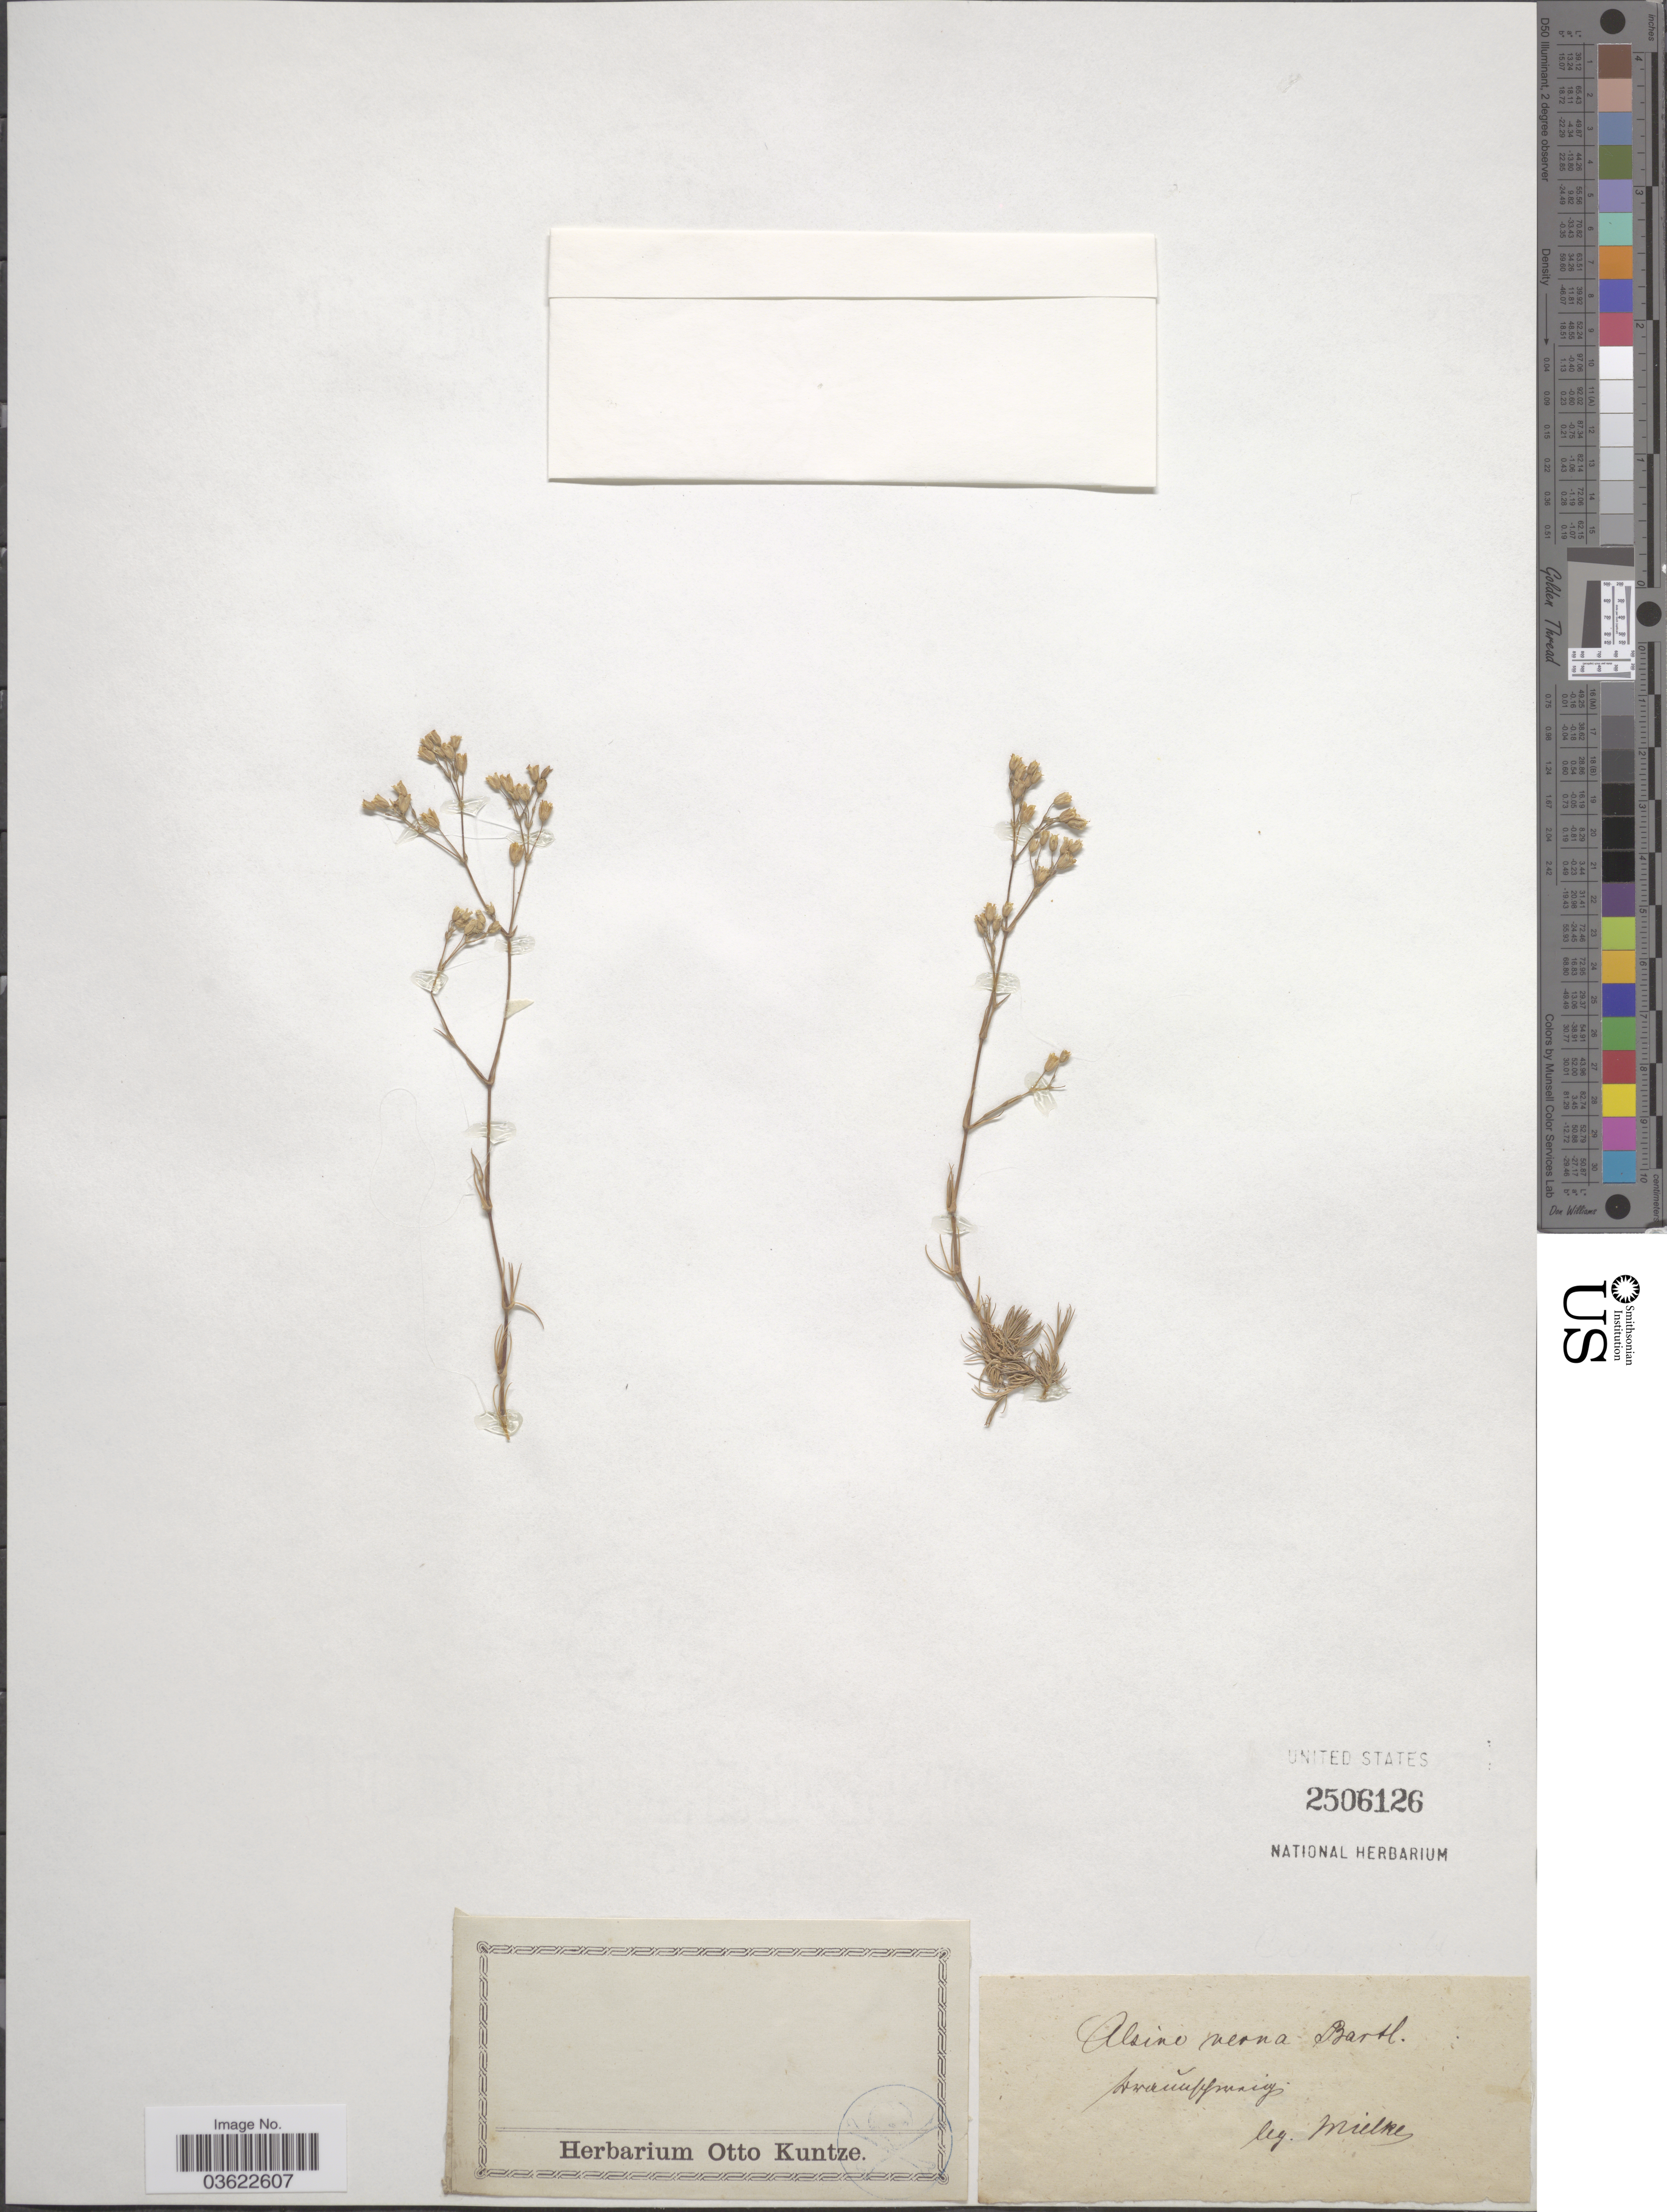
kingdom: Plantae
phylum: Tracheophyta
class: Magnoliopsida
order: Caryophyllales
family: Caryophyllaceae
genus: Arenaria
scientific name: Arenaria verna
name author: L.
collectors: Mielke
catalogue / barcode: US 2506126